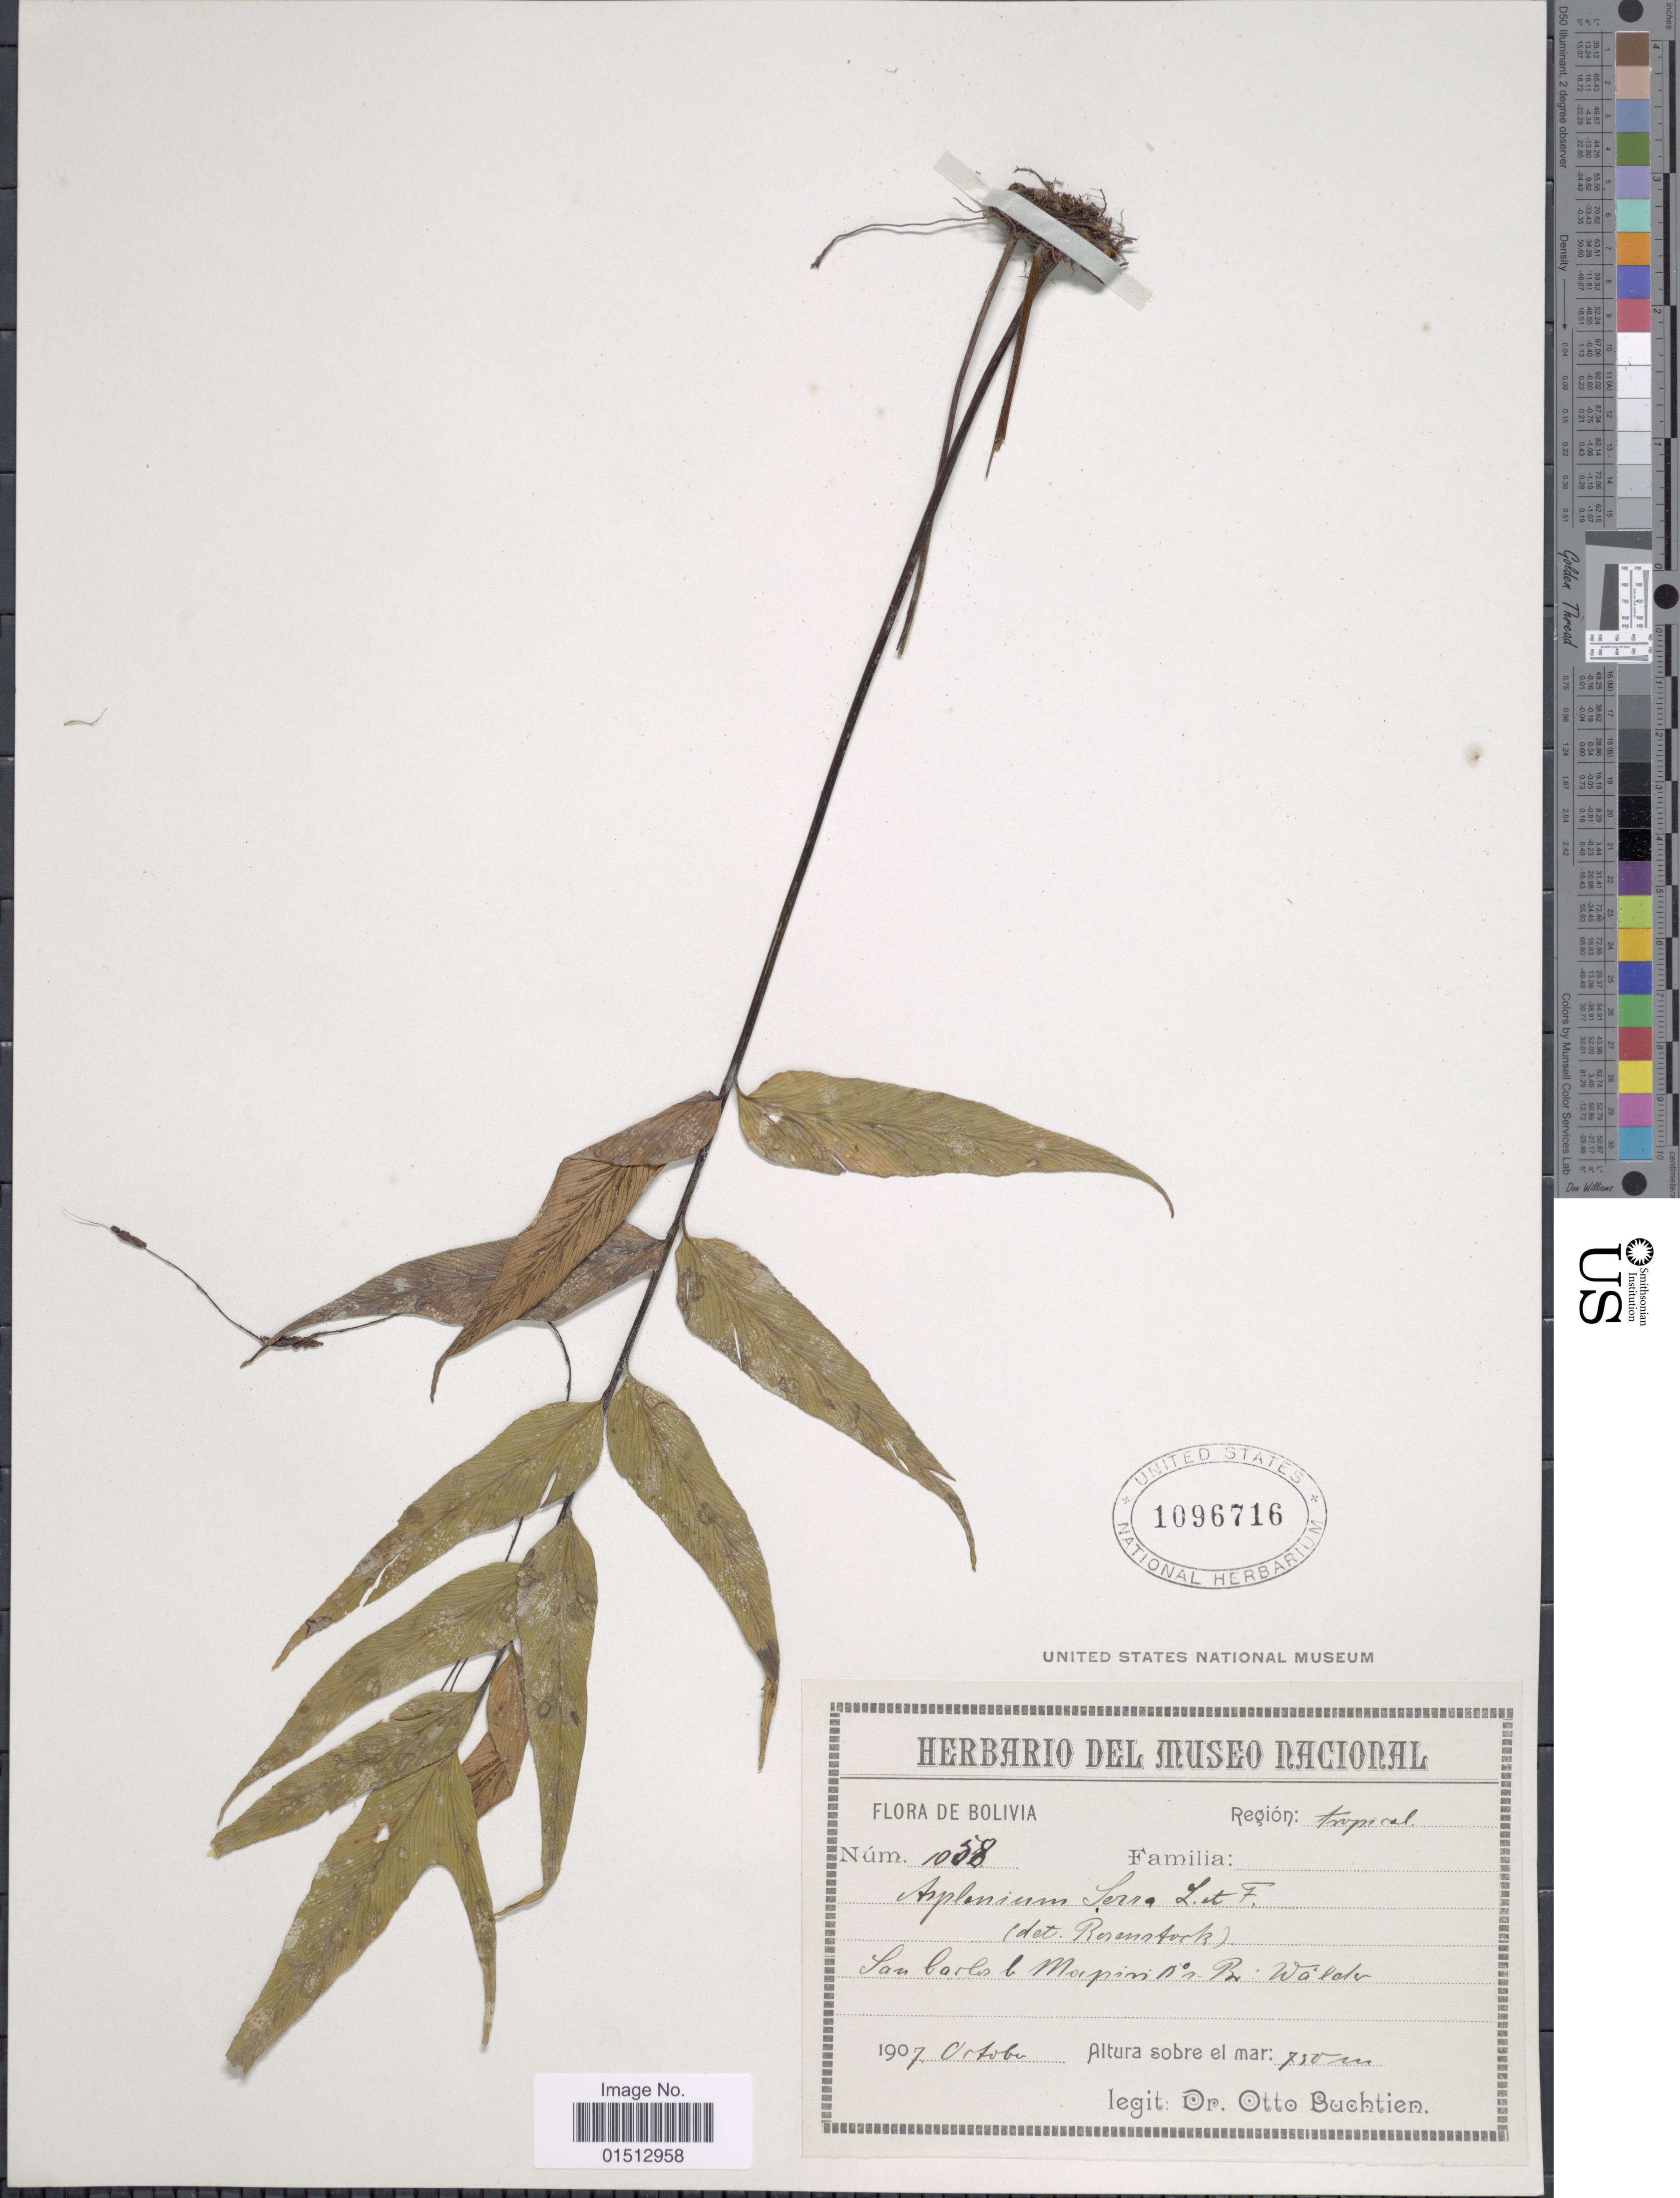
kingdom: Plantae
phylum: Tracheophyta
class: Polypodiopsida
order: Polypodiales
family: Aspleniaceae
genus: Asplenium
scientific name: Asplenium serra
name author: Langsd. & Fisch.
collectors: O. Buchtien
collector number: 1058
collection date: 1907-10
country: Bolivia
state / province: La Paz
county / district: Mapiri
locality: Region tropical, San Carlos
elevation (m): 750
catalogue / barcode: US 1096716